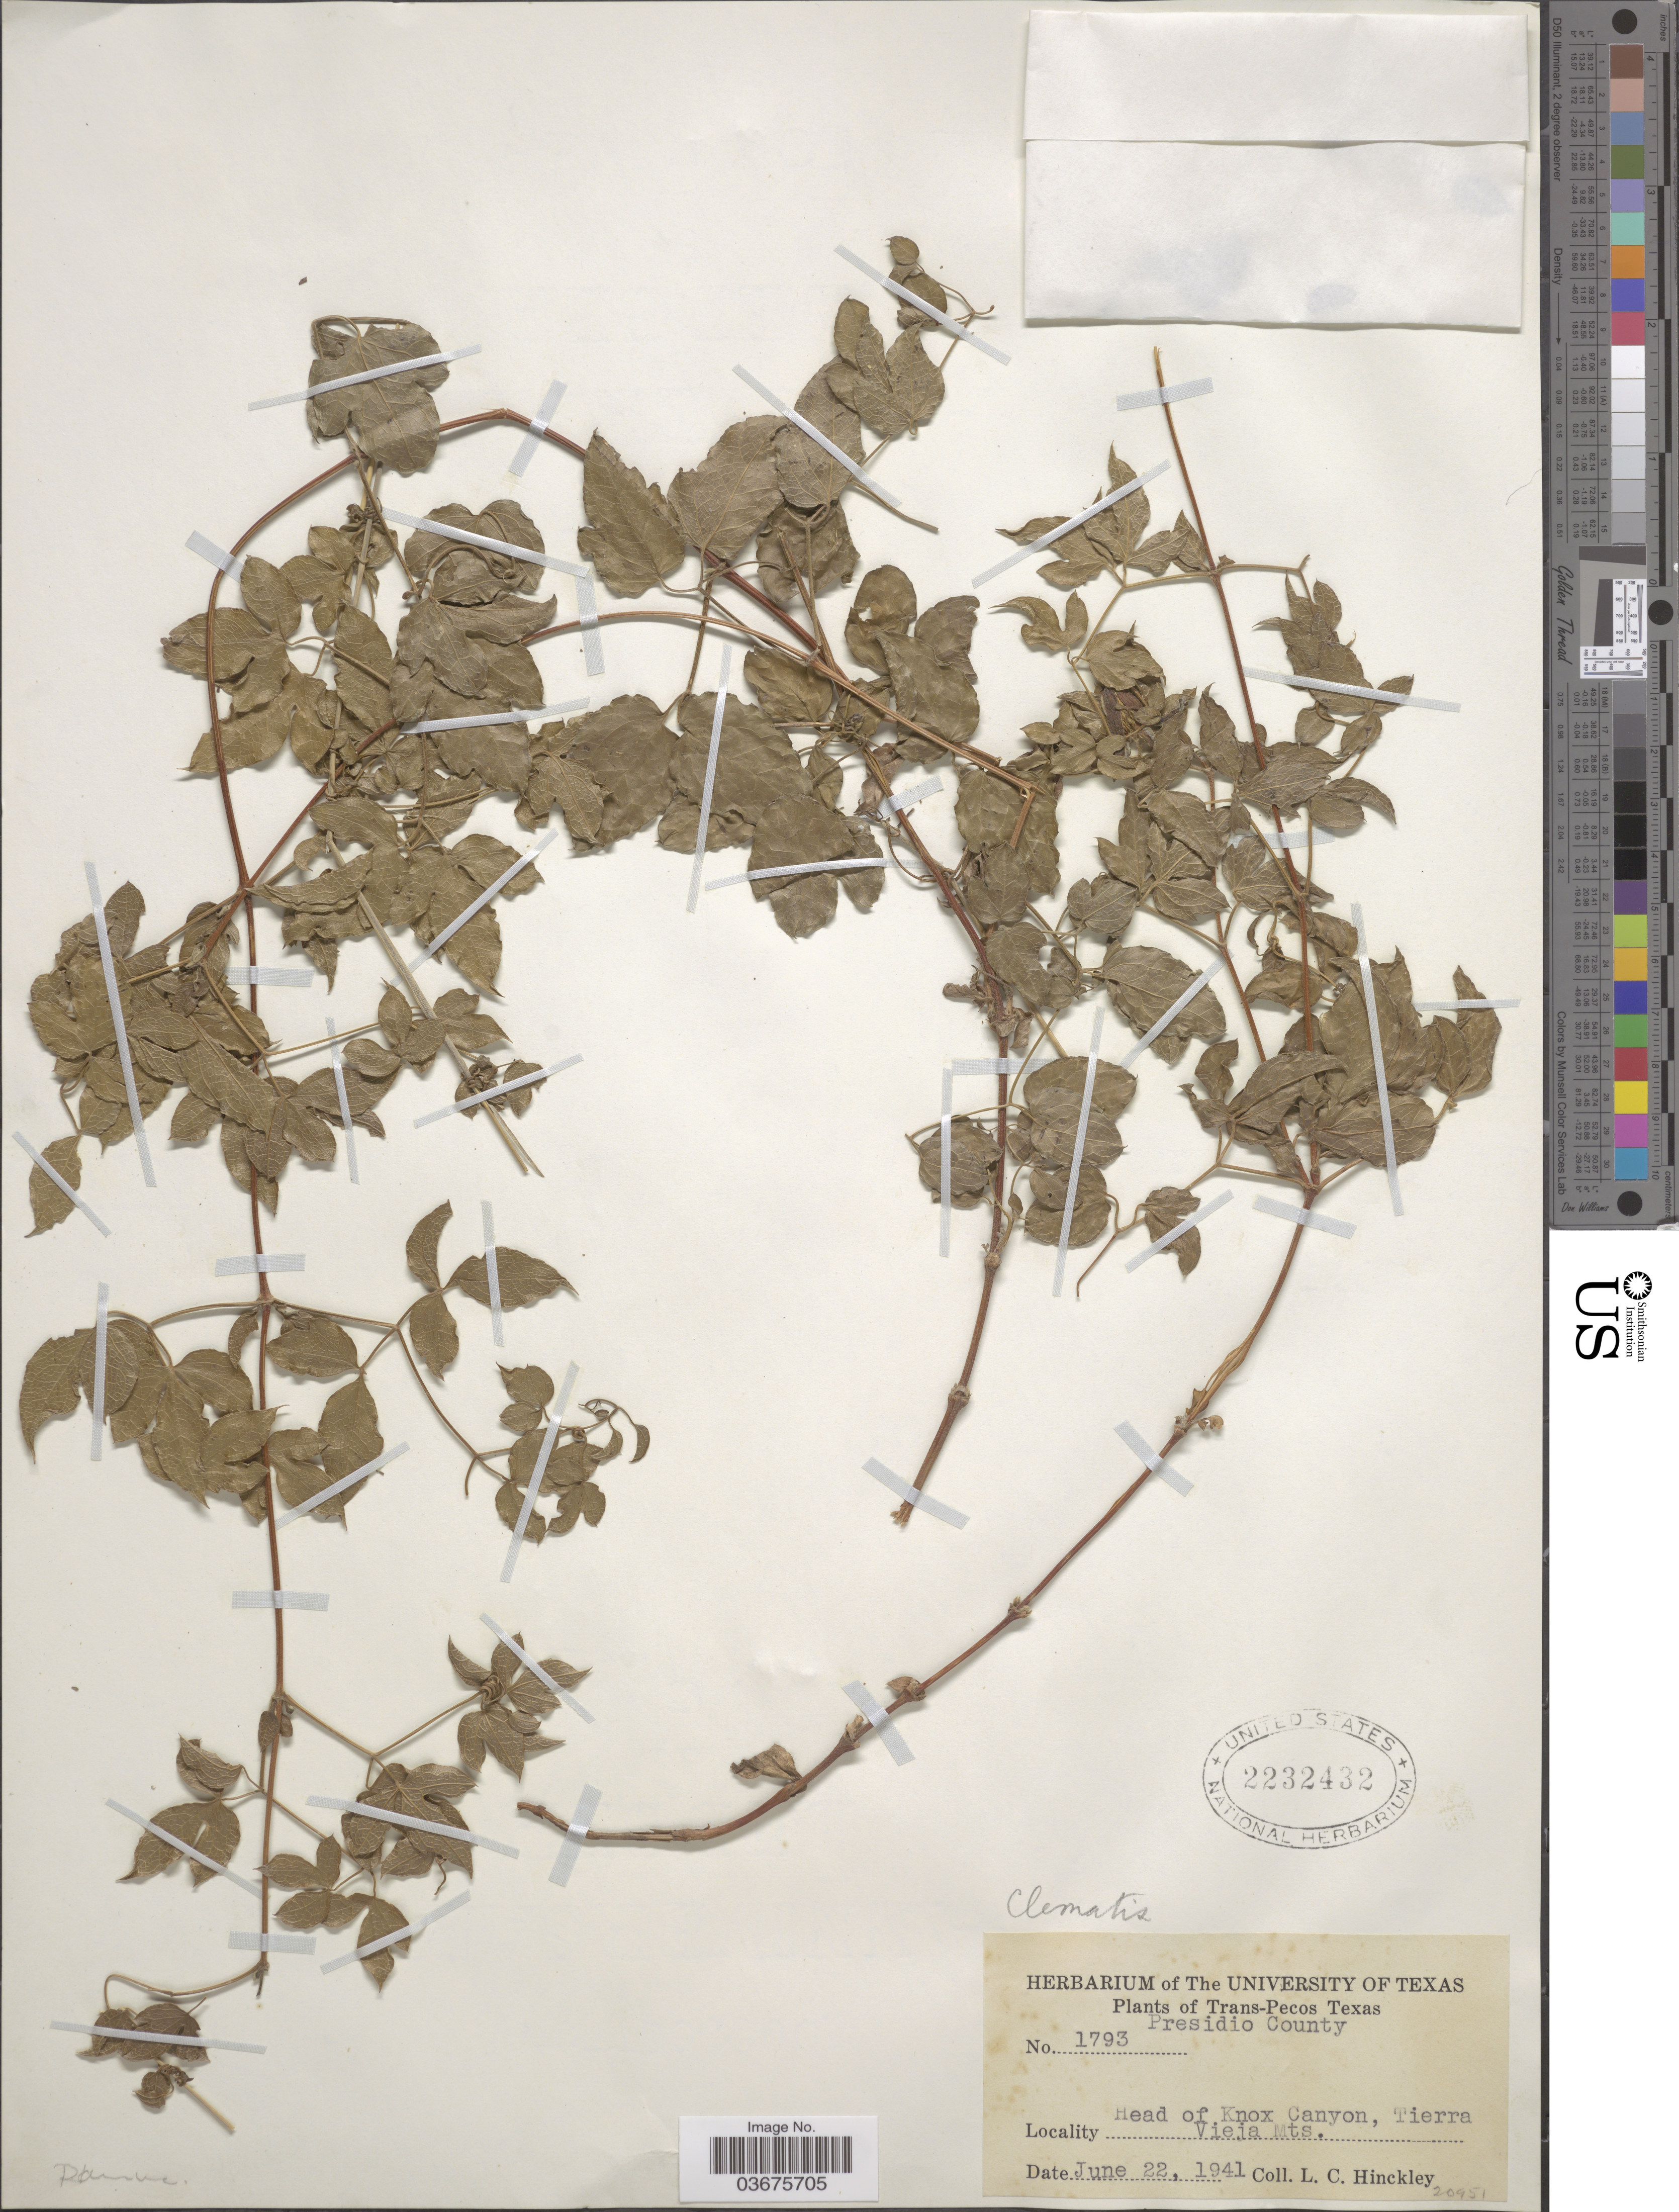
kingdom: Plantae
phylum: Tracheophyta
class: Magnoliopsida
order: Ranunculales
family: Ranunculaceae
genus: Clematis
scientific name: Clematis sp.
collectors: L. Hinckley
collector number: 1793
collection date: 1941-06-22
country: United States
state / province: Texas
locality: Trans-Pecos Texas. Presidio County. Head of Knox Canyon, Tierra Vieja Mts.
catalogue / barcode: US 2232432